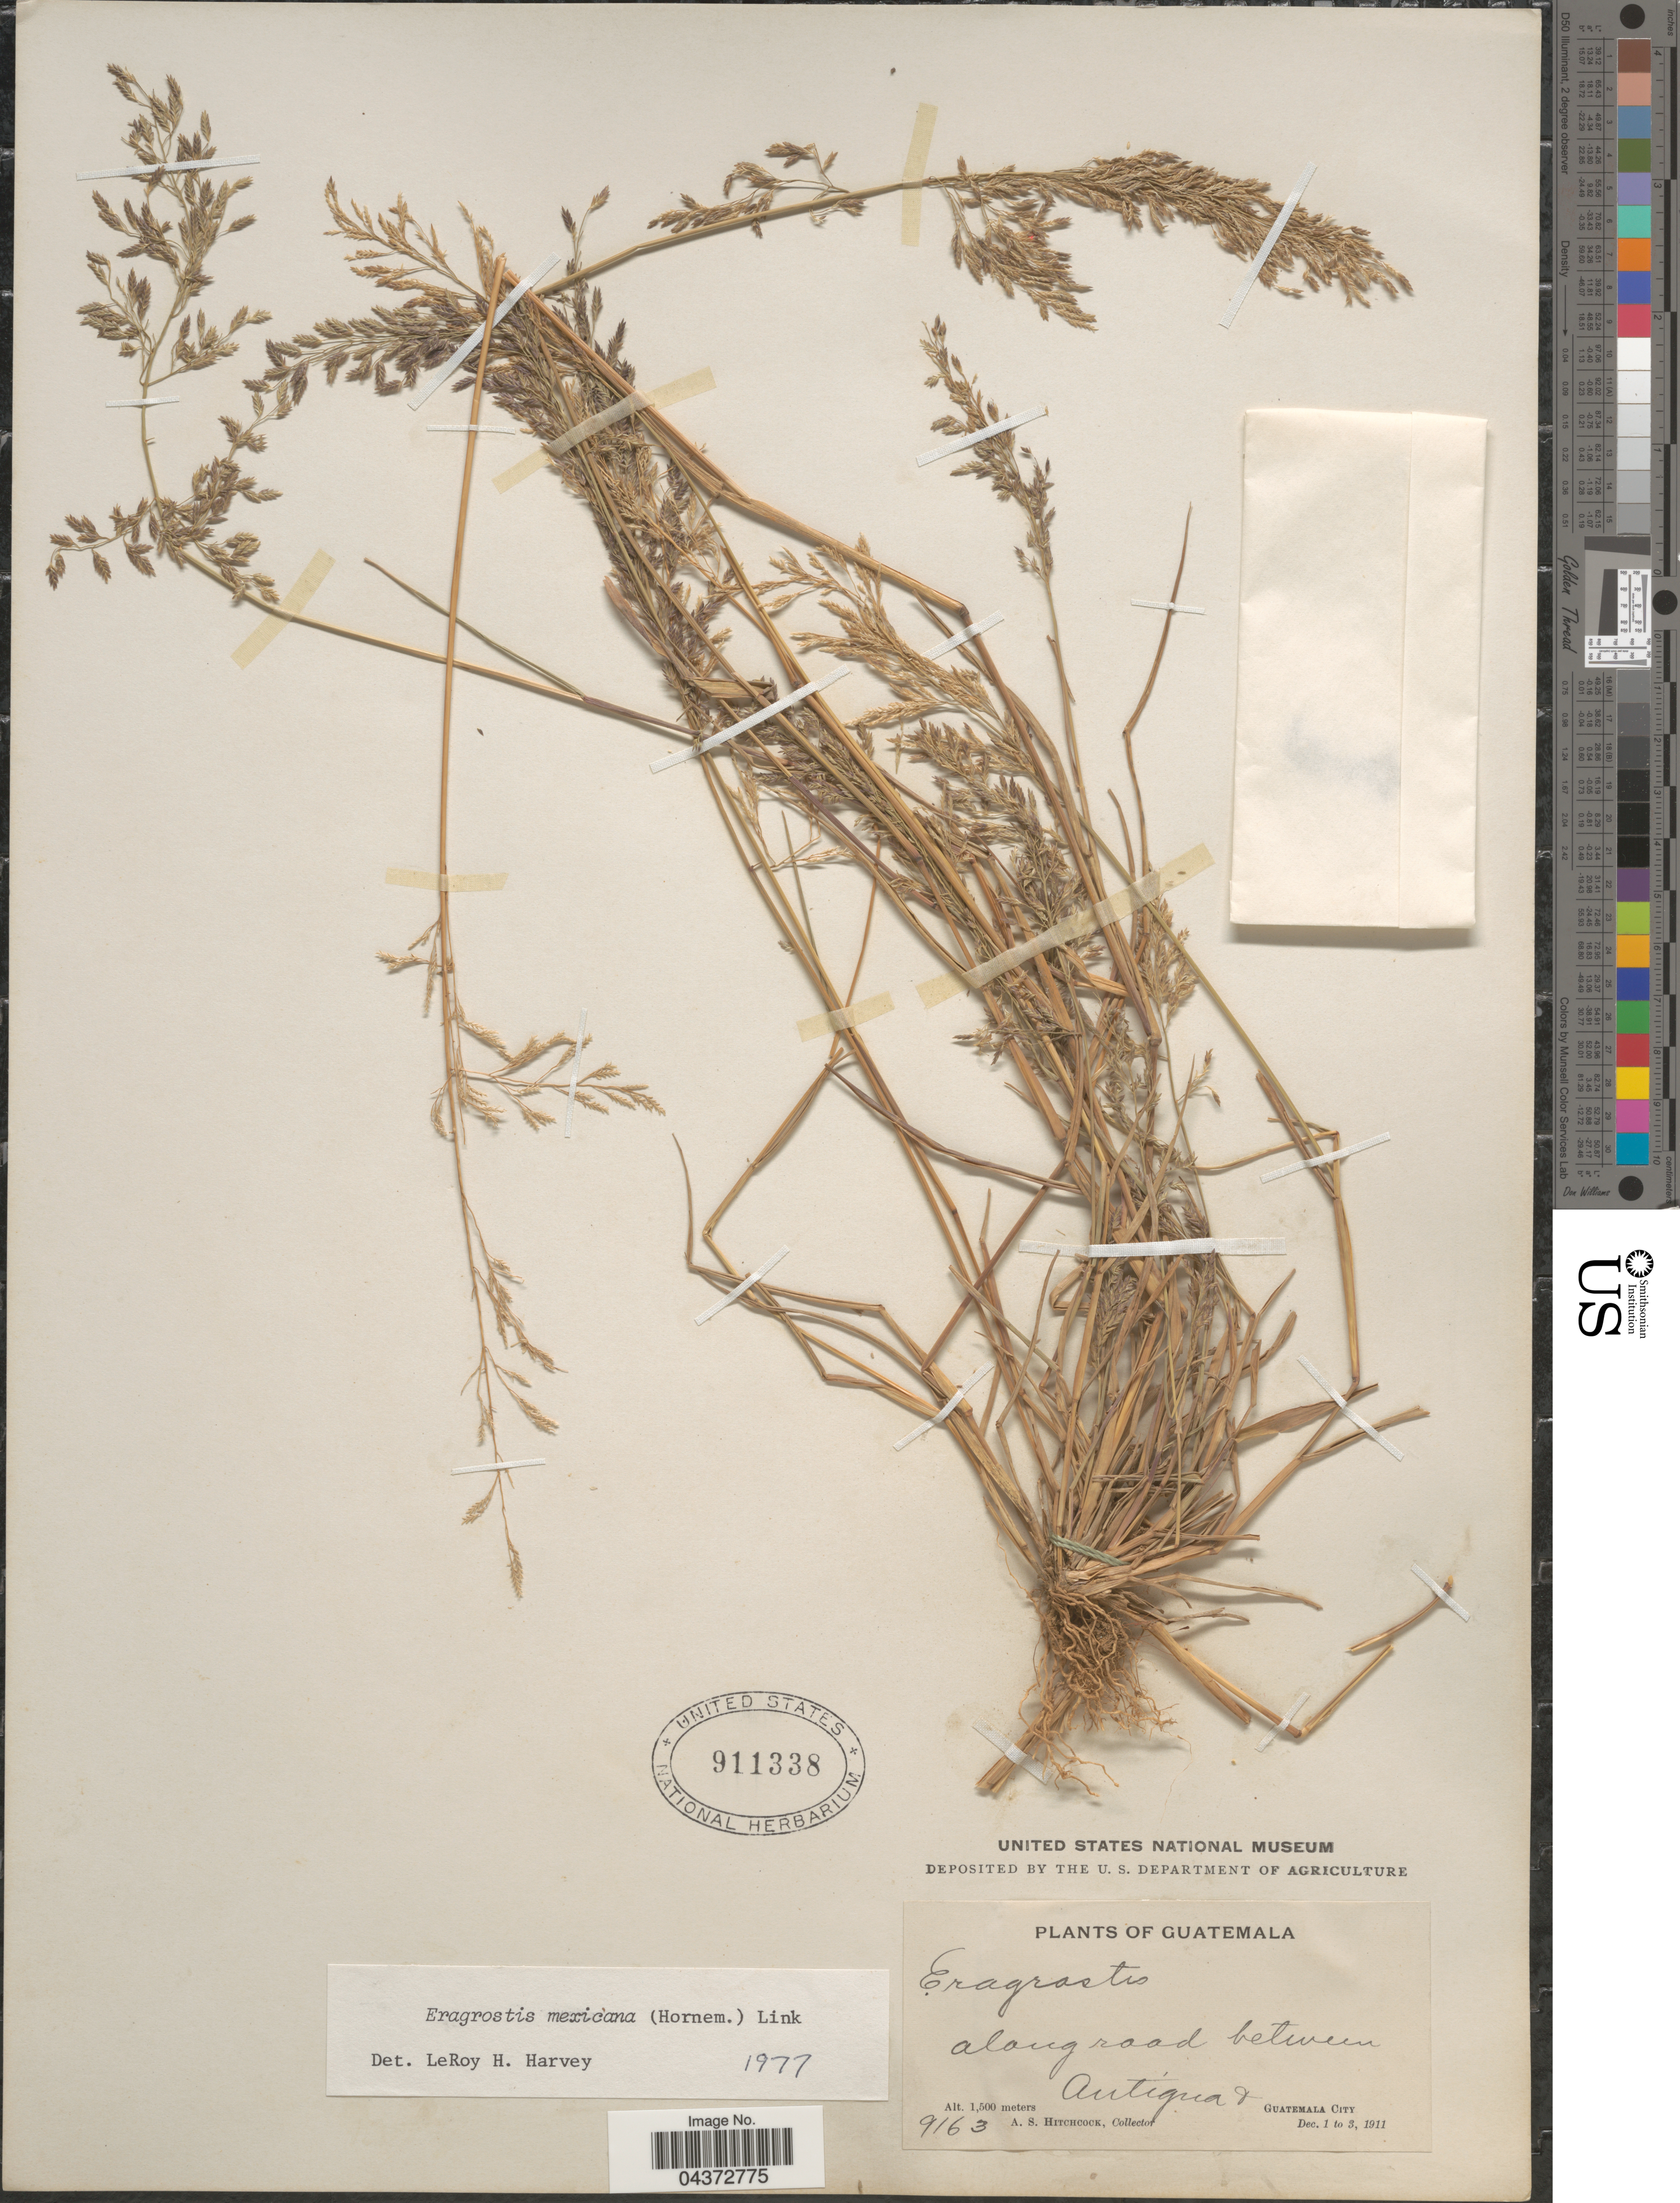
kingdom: Plantae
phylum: Tracheophyta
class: Liliopsida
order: Poales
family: Poaceae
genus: Eragrostis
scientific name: Eragrostis mexicana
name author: (Hornem.) Link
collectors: A. S. Hitchcock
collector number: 9163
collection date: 1911-12-01/1911-12-03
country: Guatemala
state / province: Guatemala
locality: Along road between Antigua & Guatemala City.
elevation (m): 1500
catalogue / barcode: US 911338